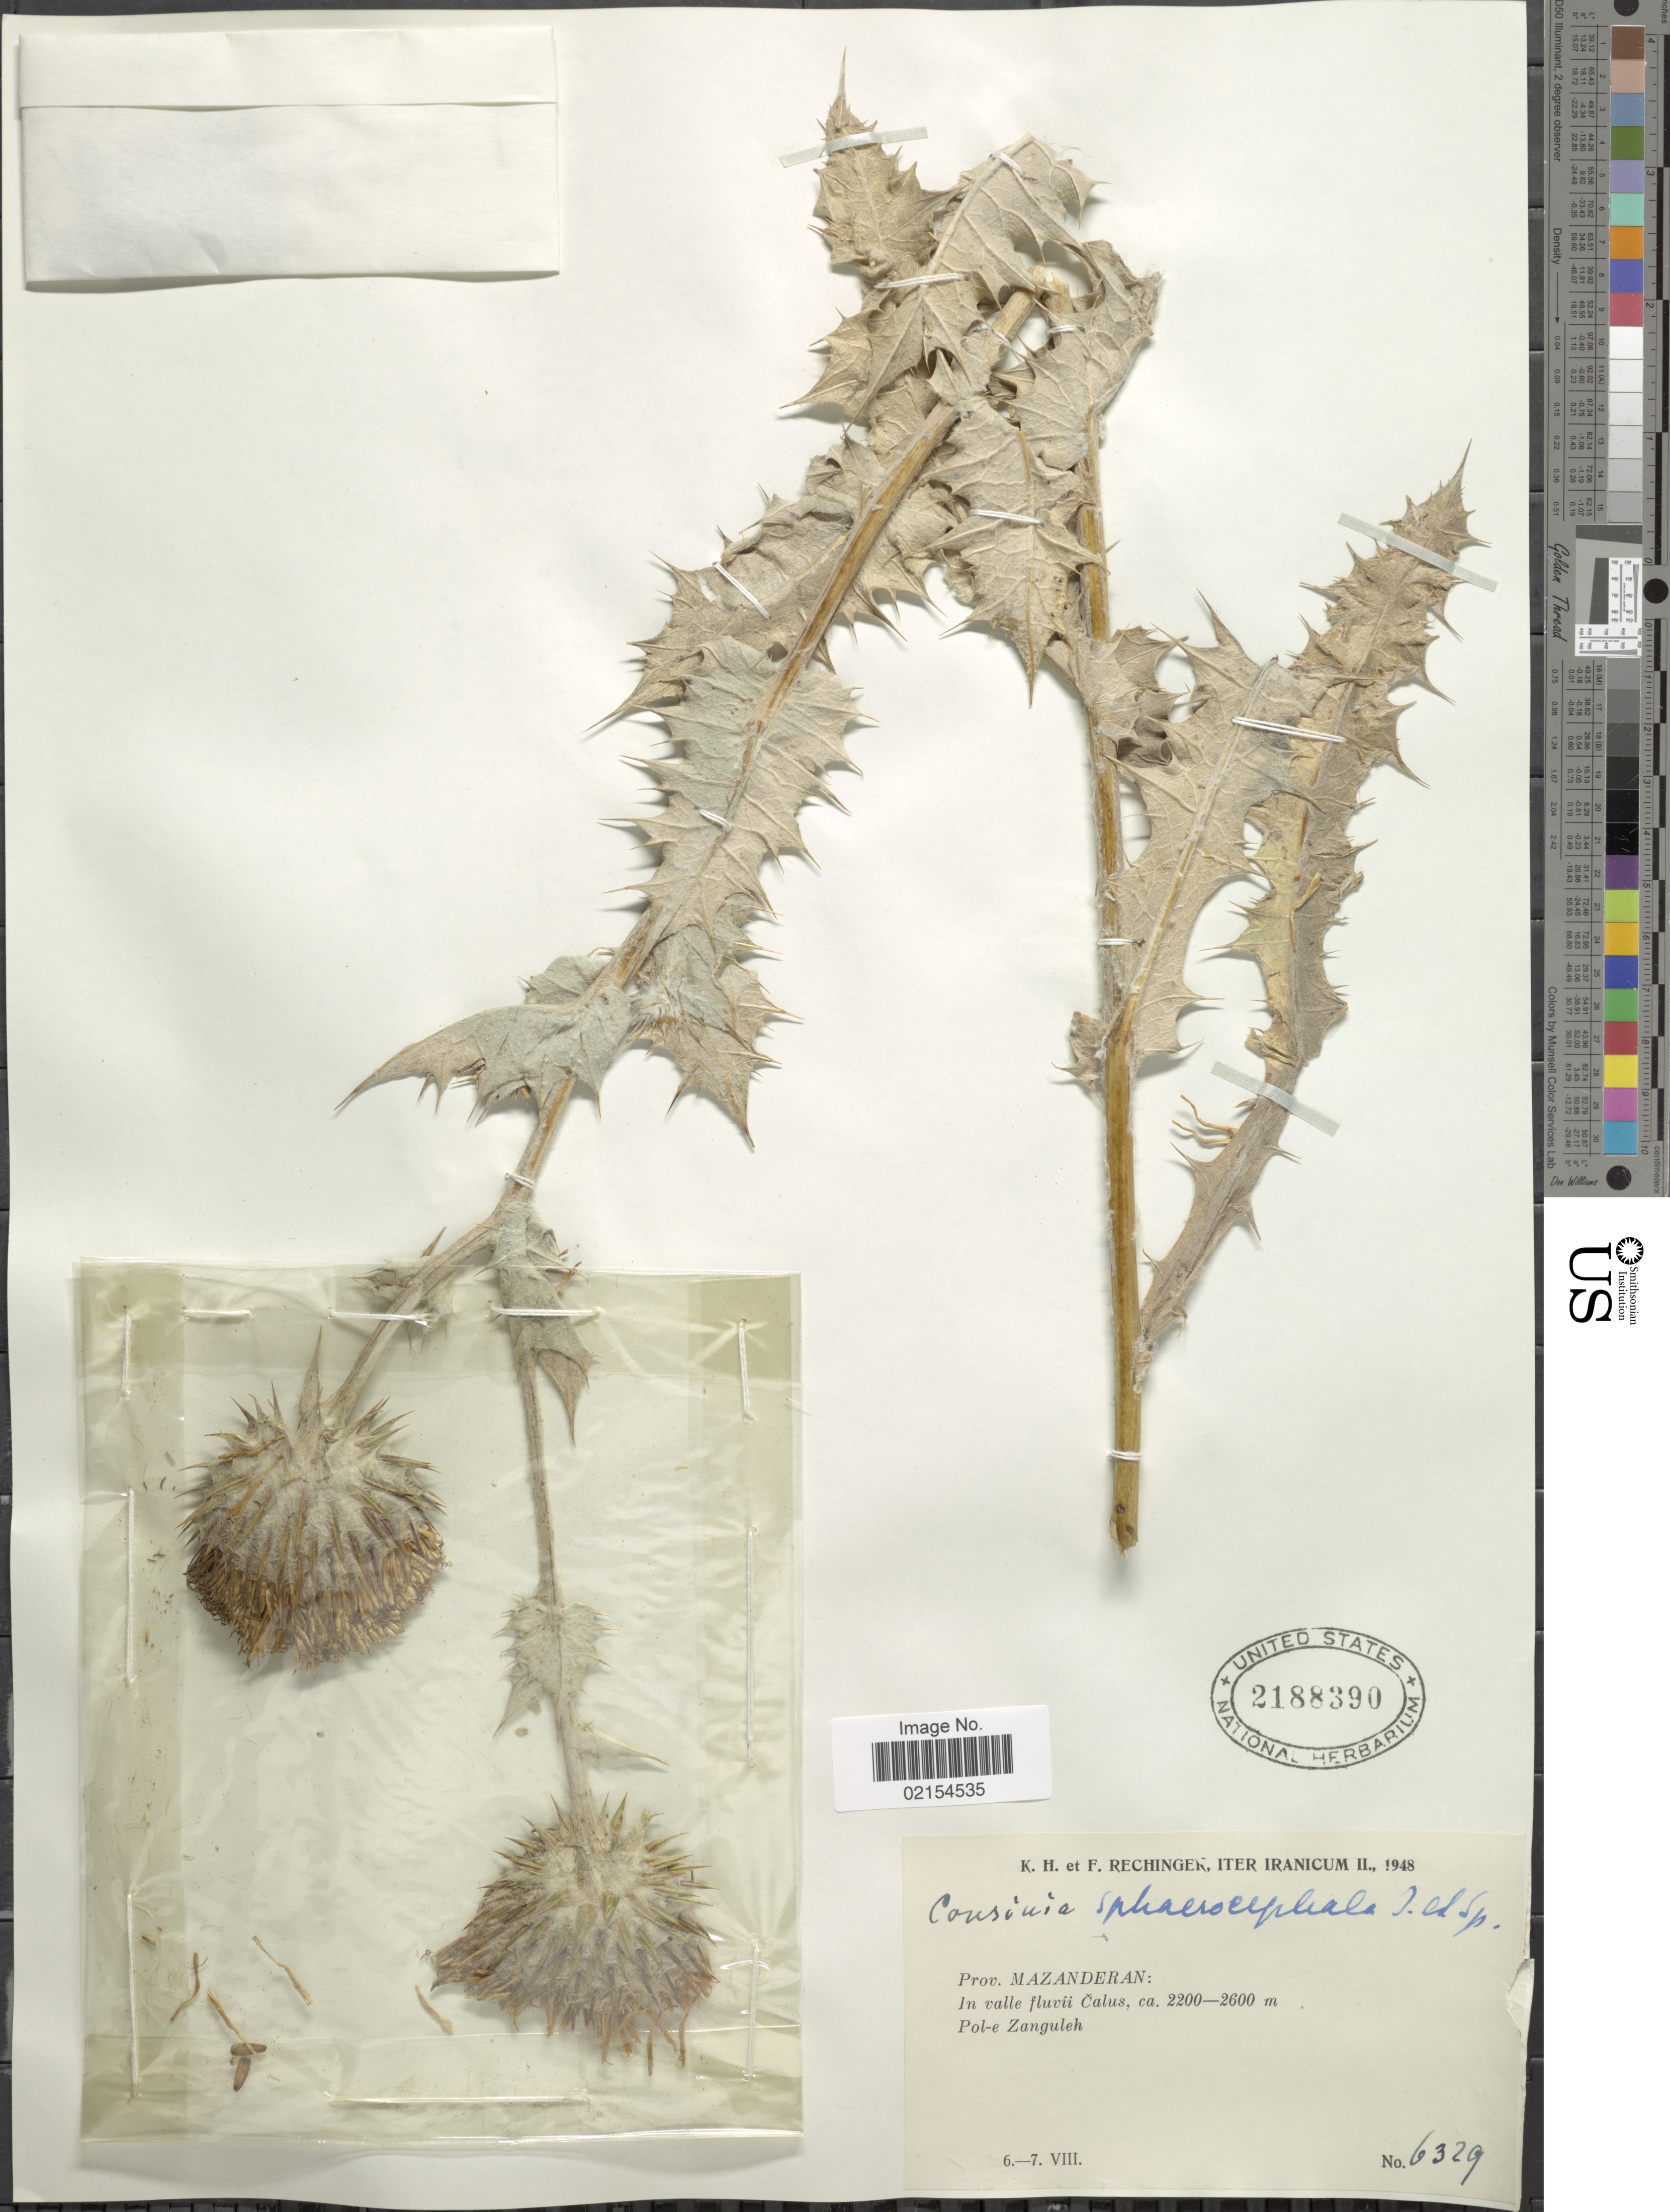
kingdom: Plantae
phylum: Tracheophyta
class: Magnoliopsida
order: Asterales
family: Asteraceae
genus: Cousinia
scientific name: Cousinia sphaerocephala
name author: Jaub. & Spach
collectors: K. H. Rechinger & F. Rechinger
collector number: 6329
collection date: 1948-08-06/1948-08-07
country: Iran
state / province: Mazandaran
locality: In valle fluvii Calus, Pol-e Zanguleh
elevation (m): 2200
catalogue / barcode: US 2188390